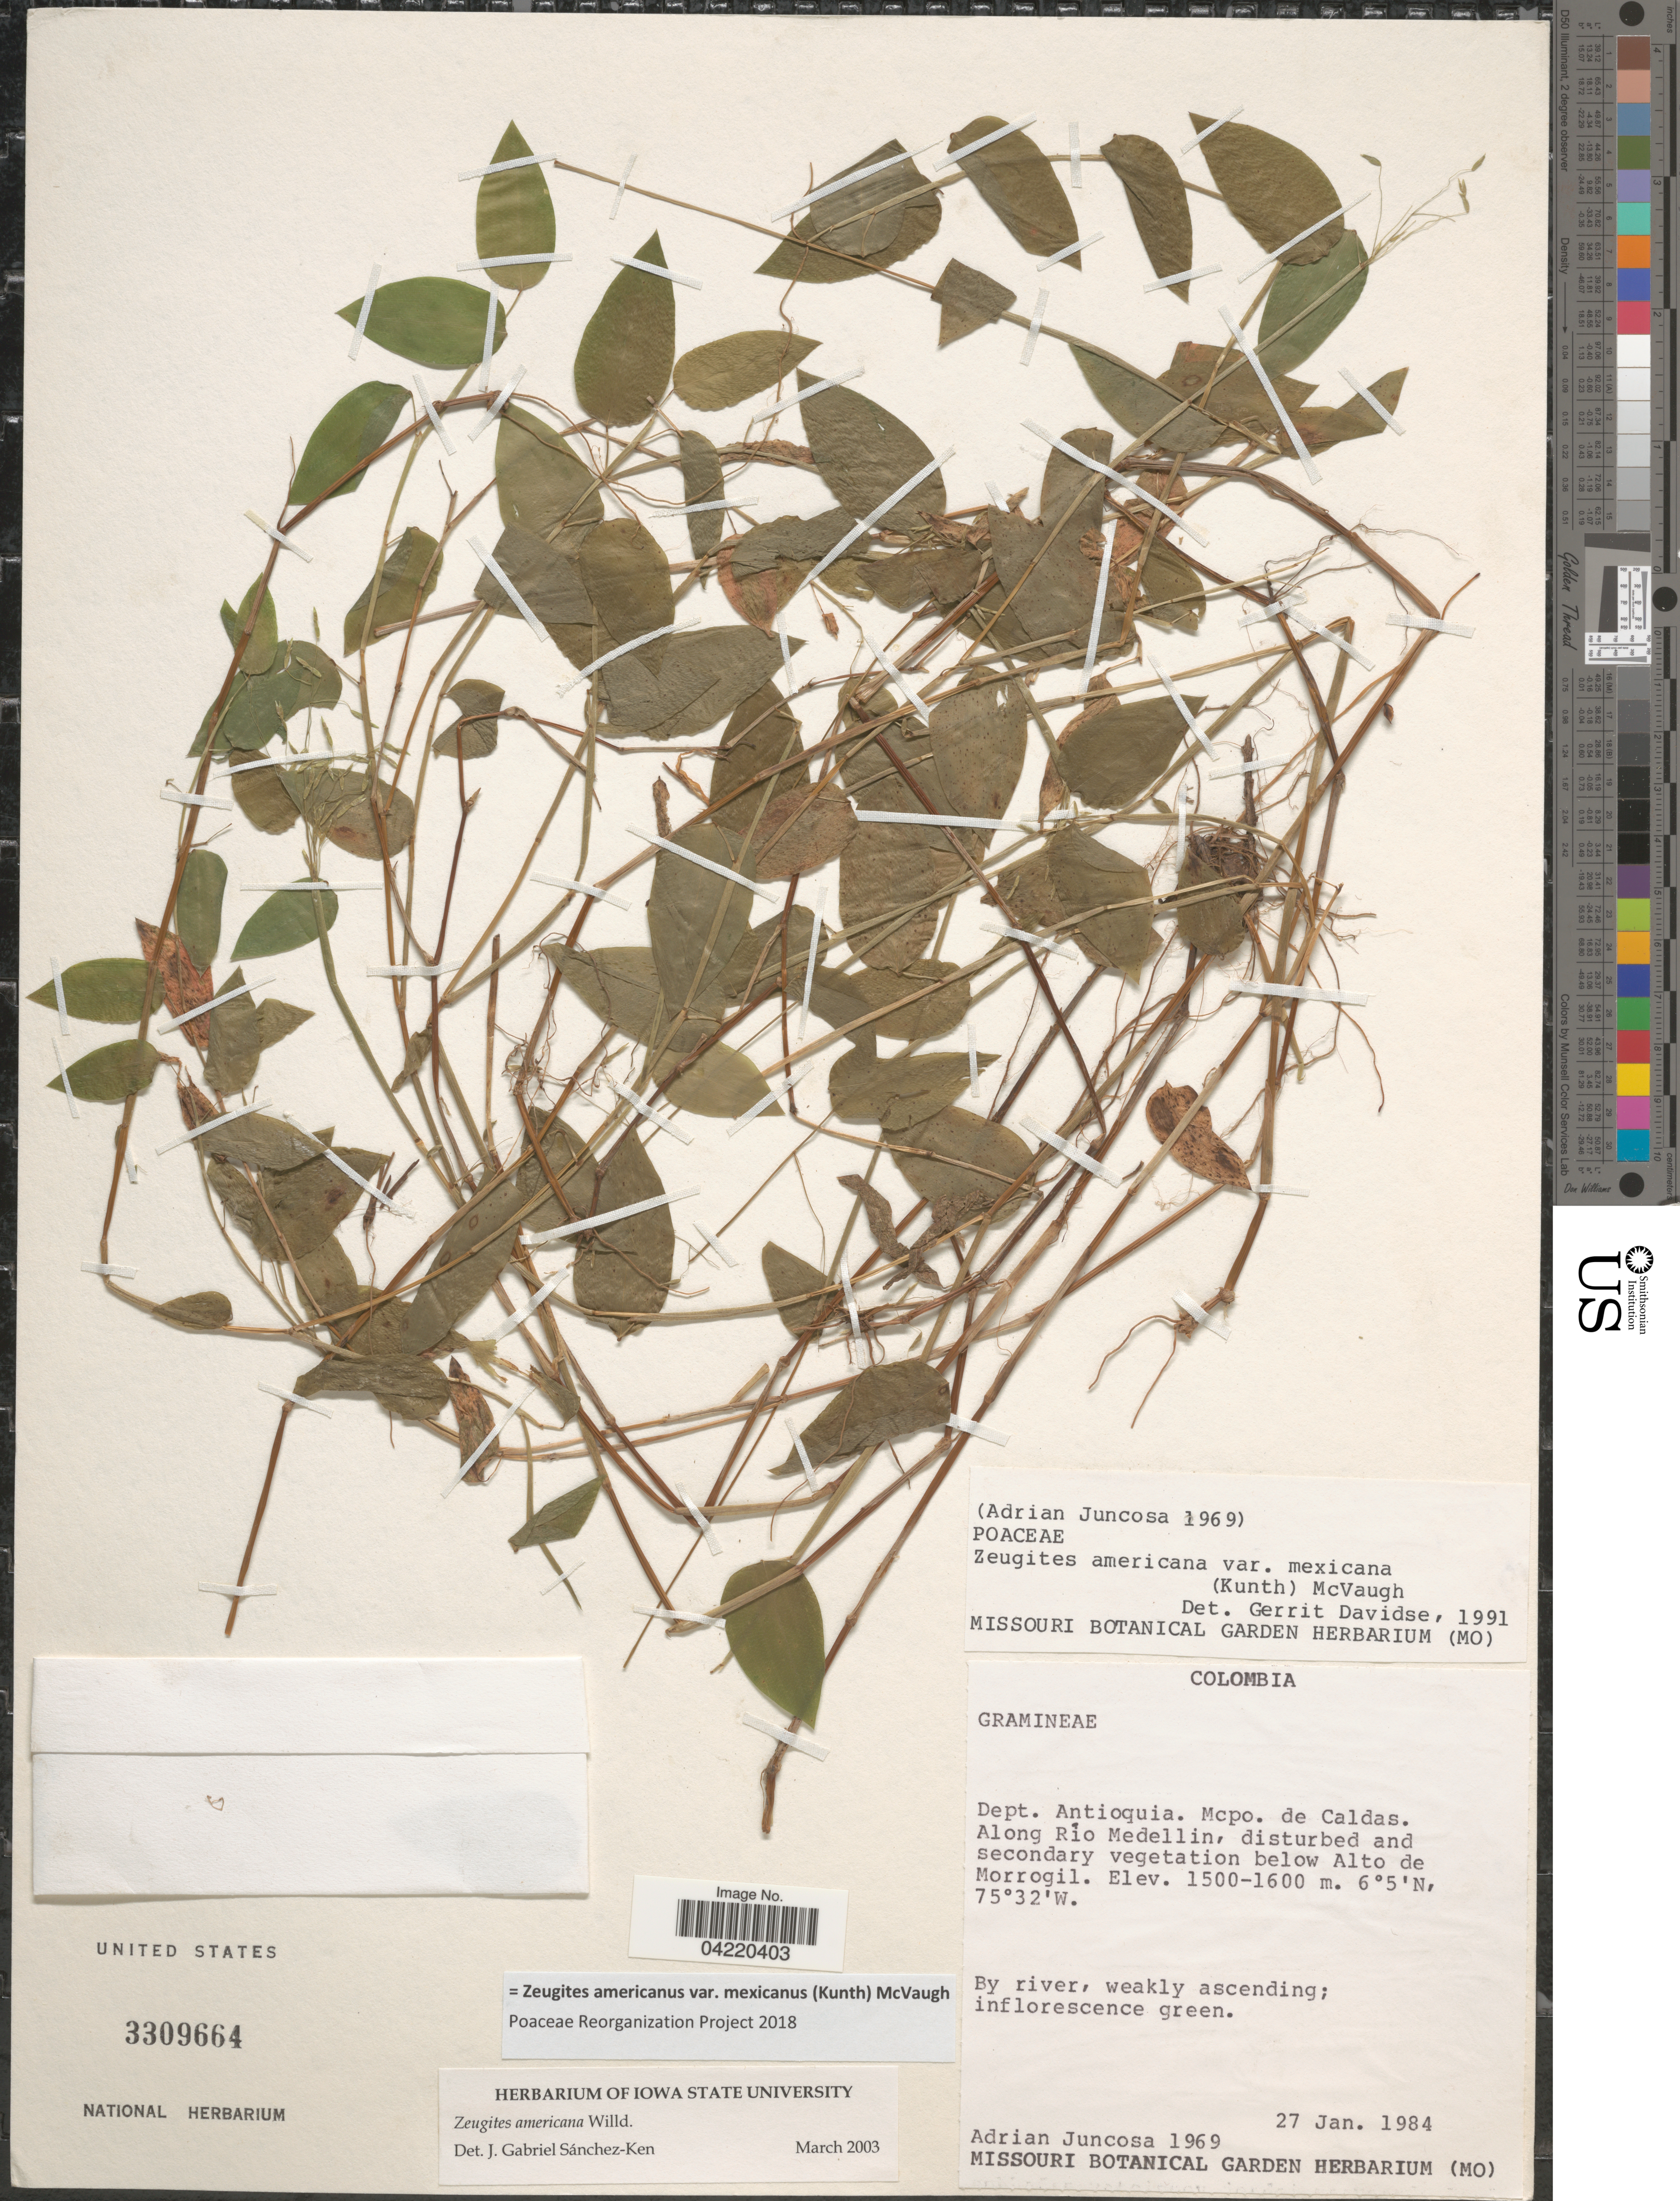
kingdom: Plantae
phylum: Tracheophyta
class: Liliopsida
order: Poales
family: Poaceae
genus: Zeugites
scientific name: Zeugites americanus var. mexicanus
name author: (Kunth) McVaugh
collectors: A. Juncosa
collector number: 1969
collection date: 1984-01-27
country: Colombia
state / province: Antioquia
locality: Dept. Antioquia. Mcpo. de Caldas. Along Río Medellin, disturbed and secondary vegetation below Alto de Morrogil.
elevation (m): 1500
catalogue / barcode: US 3309664